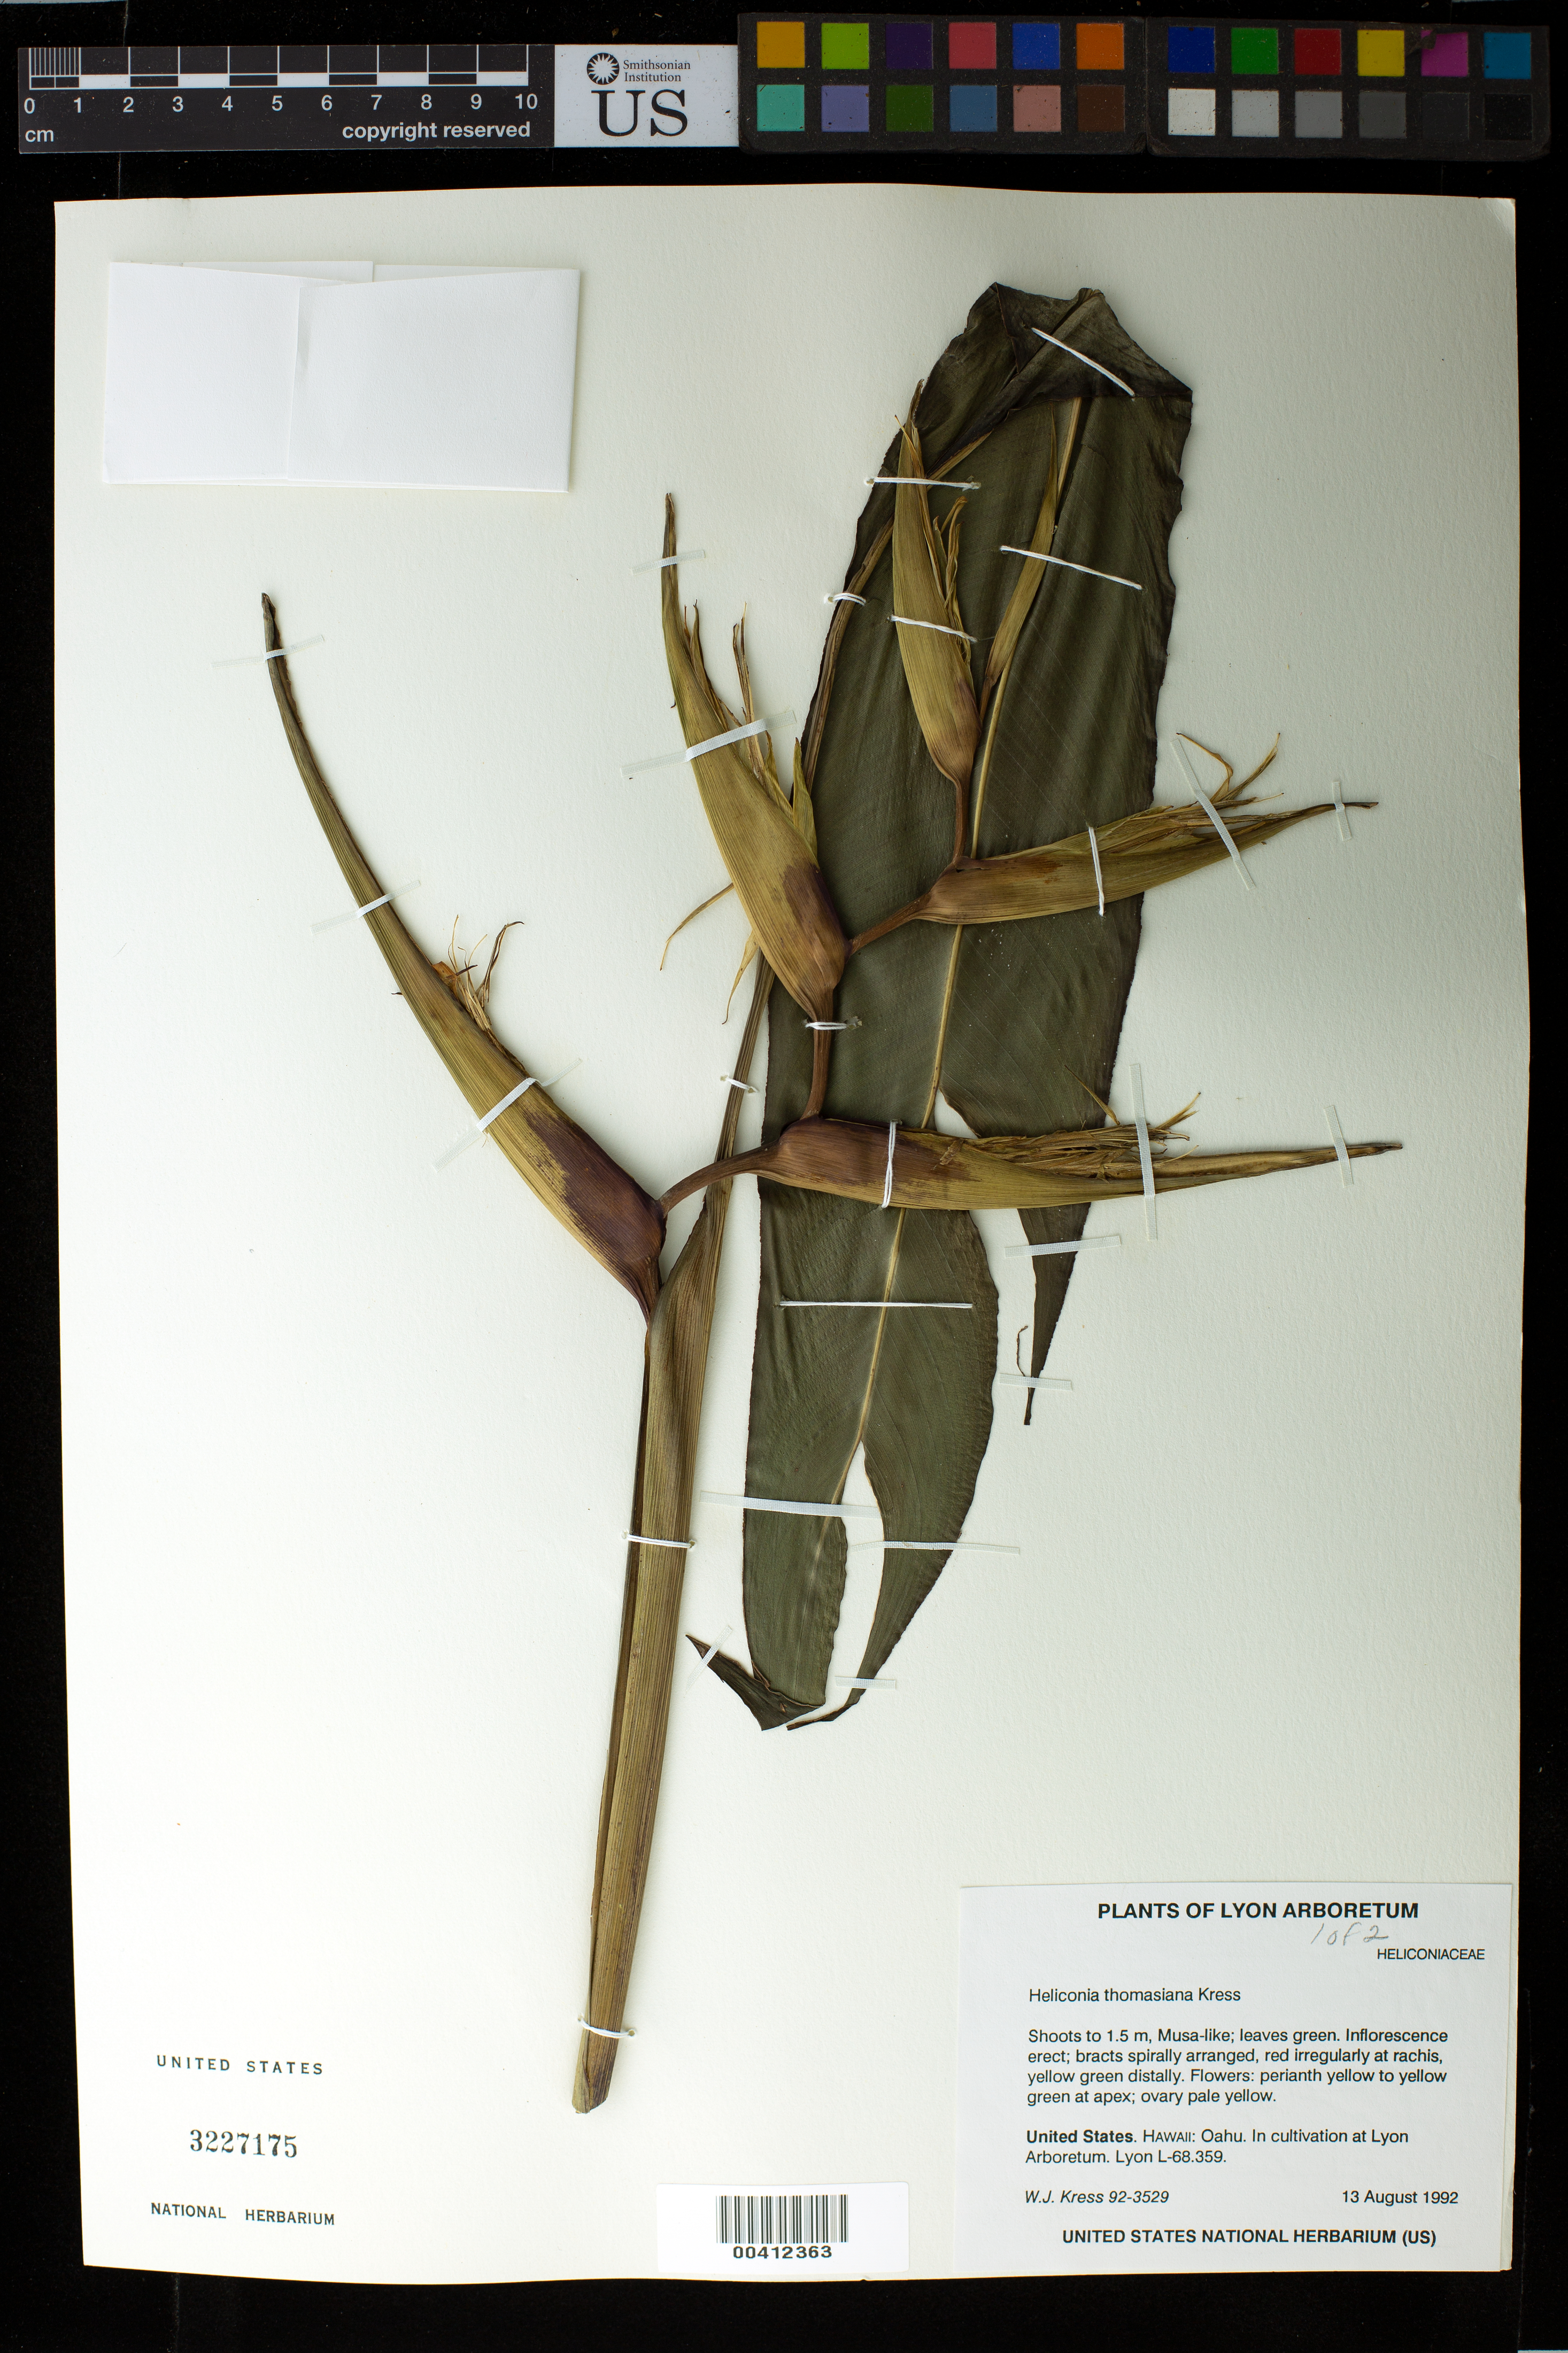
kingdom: Plantae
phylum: Tracheophyta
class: Liliopsida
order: Zingiberales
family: Heliconiaceae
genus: Heliconia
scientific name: Heliconia thomasiana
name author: W.J. Kress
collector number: Kress 92-3529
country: United States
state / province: Hawaii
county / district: Honolulu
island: Oahu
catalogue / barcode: US 3227175